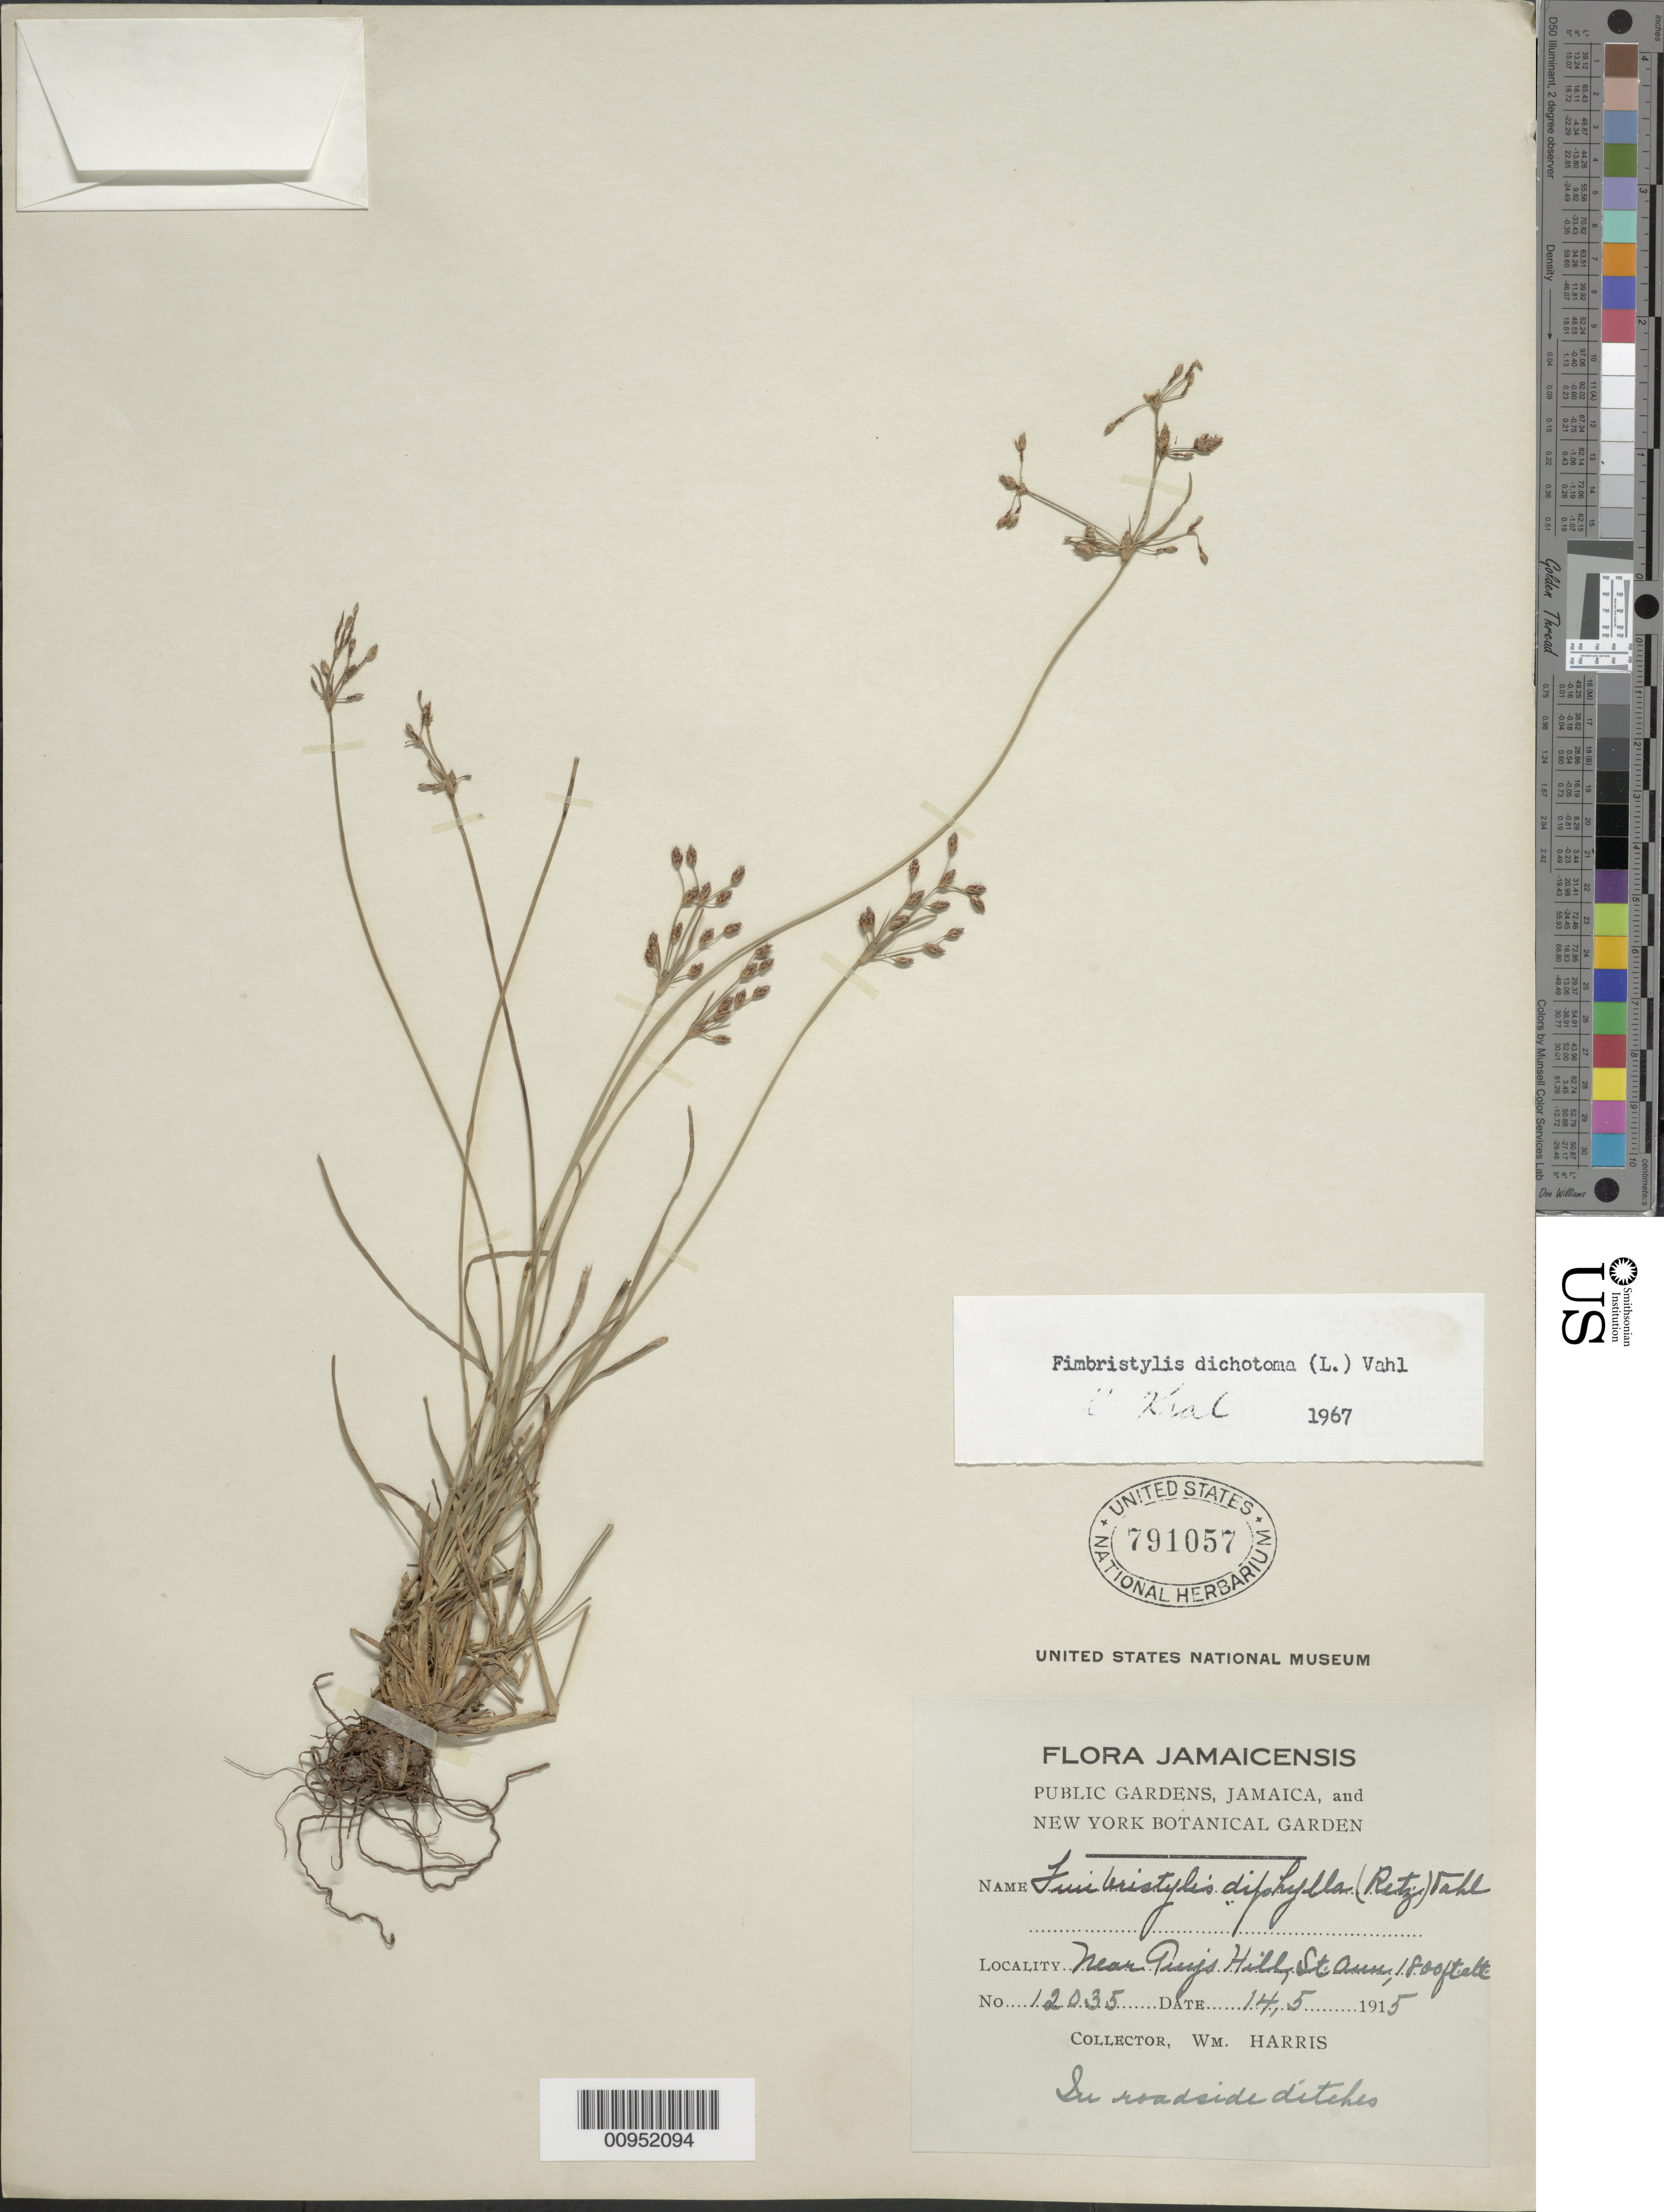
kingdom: Plantae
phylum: Tracheophyta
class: Liliopsida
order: Poales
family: Cyperaceae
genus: Fimbristylis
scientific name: Fimbristylis dichotoma subsp. dichotoma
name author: (L.) Vahl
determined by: Kral, Robert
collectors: W. H. Harris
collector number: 12035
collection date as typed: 14 May 1915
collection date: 1915-05-14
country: Jamaica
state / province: Saint Ann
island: Jamaica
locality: Near "Amy's" Hill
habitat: In roadside ditches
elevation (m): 549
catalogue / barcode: US 791057